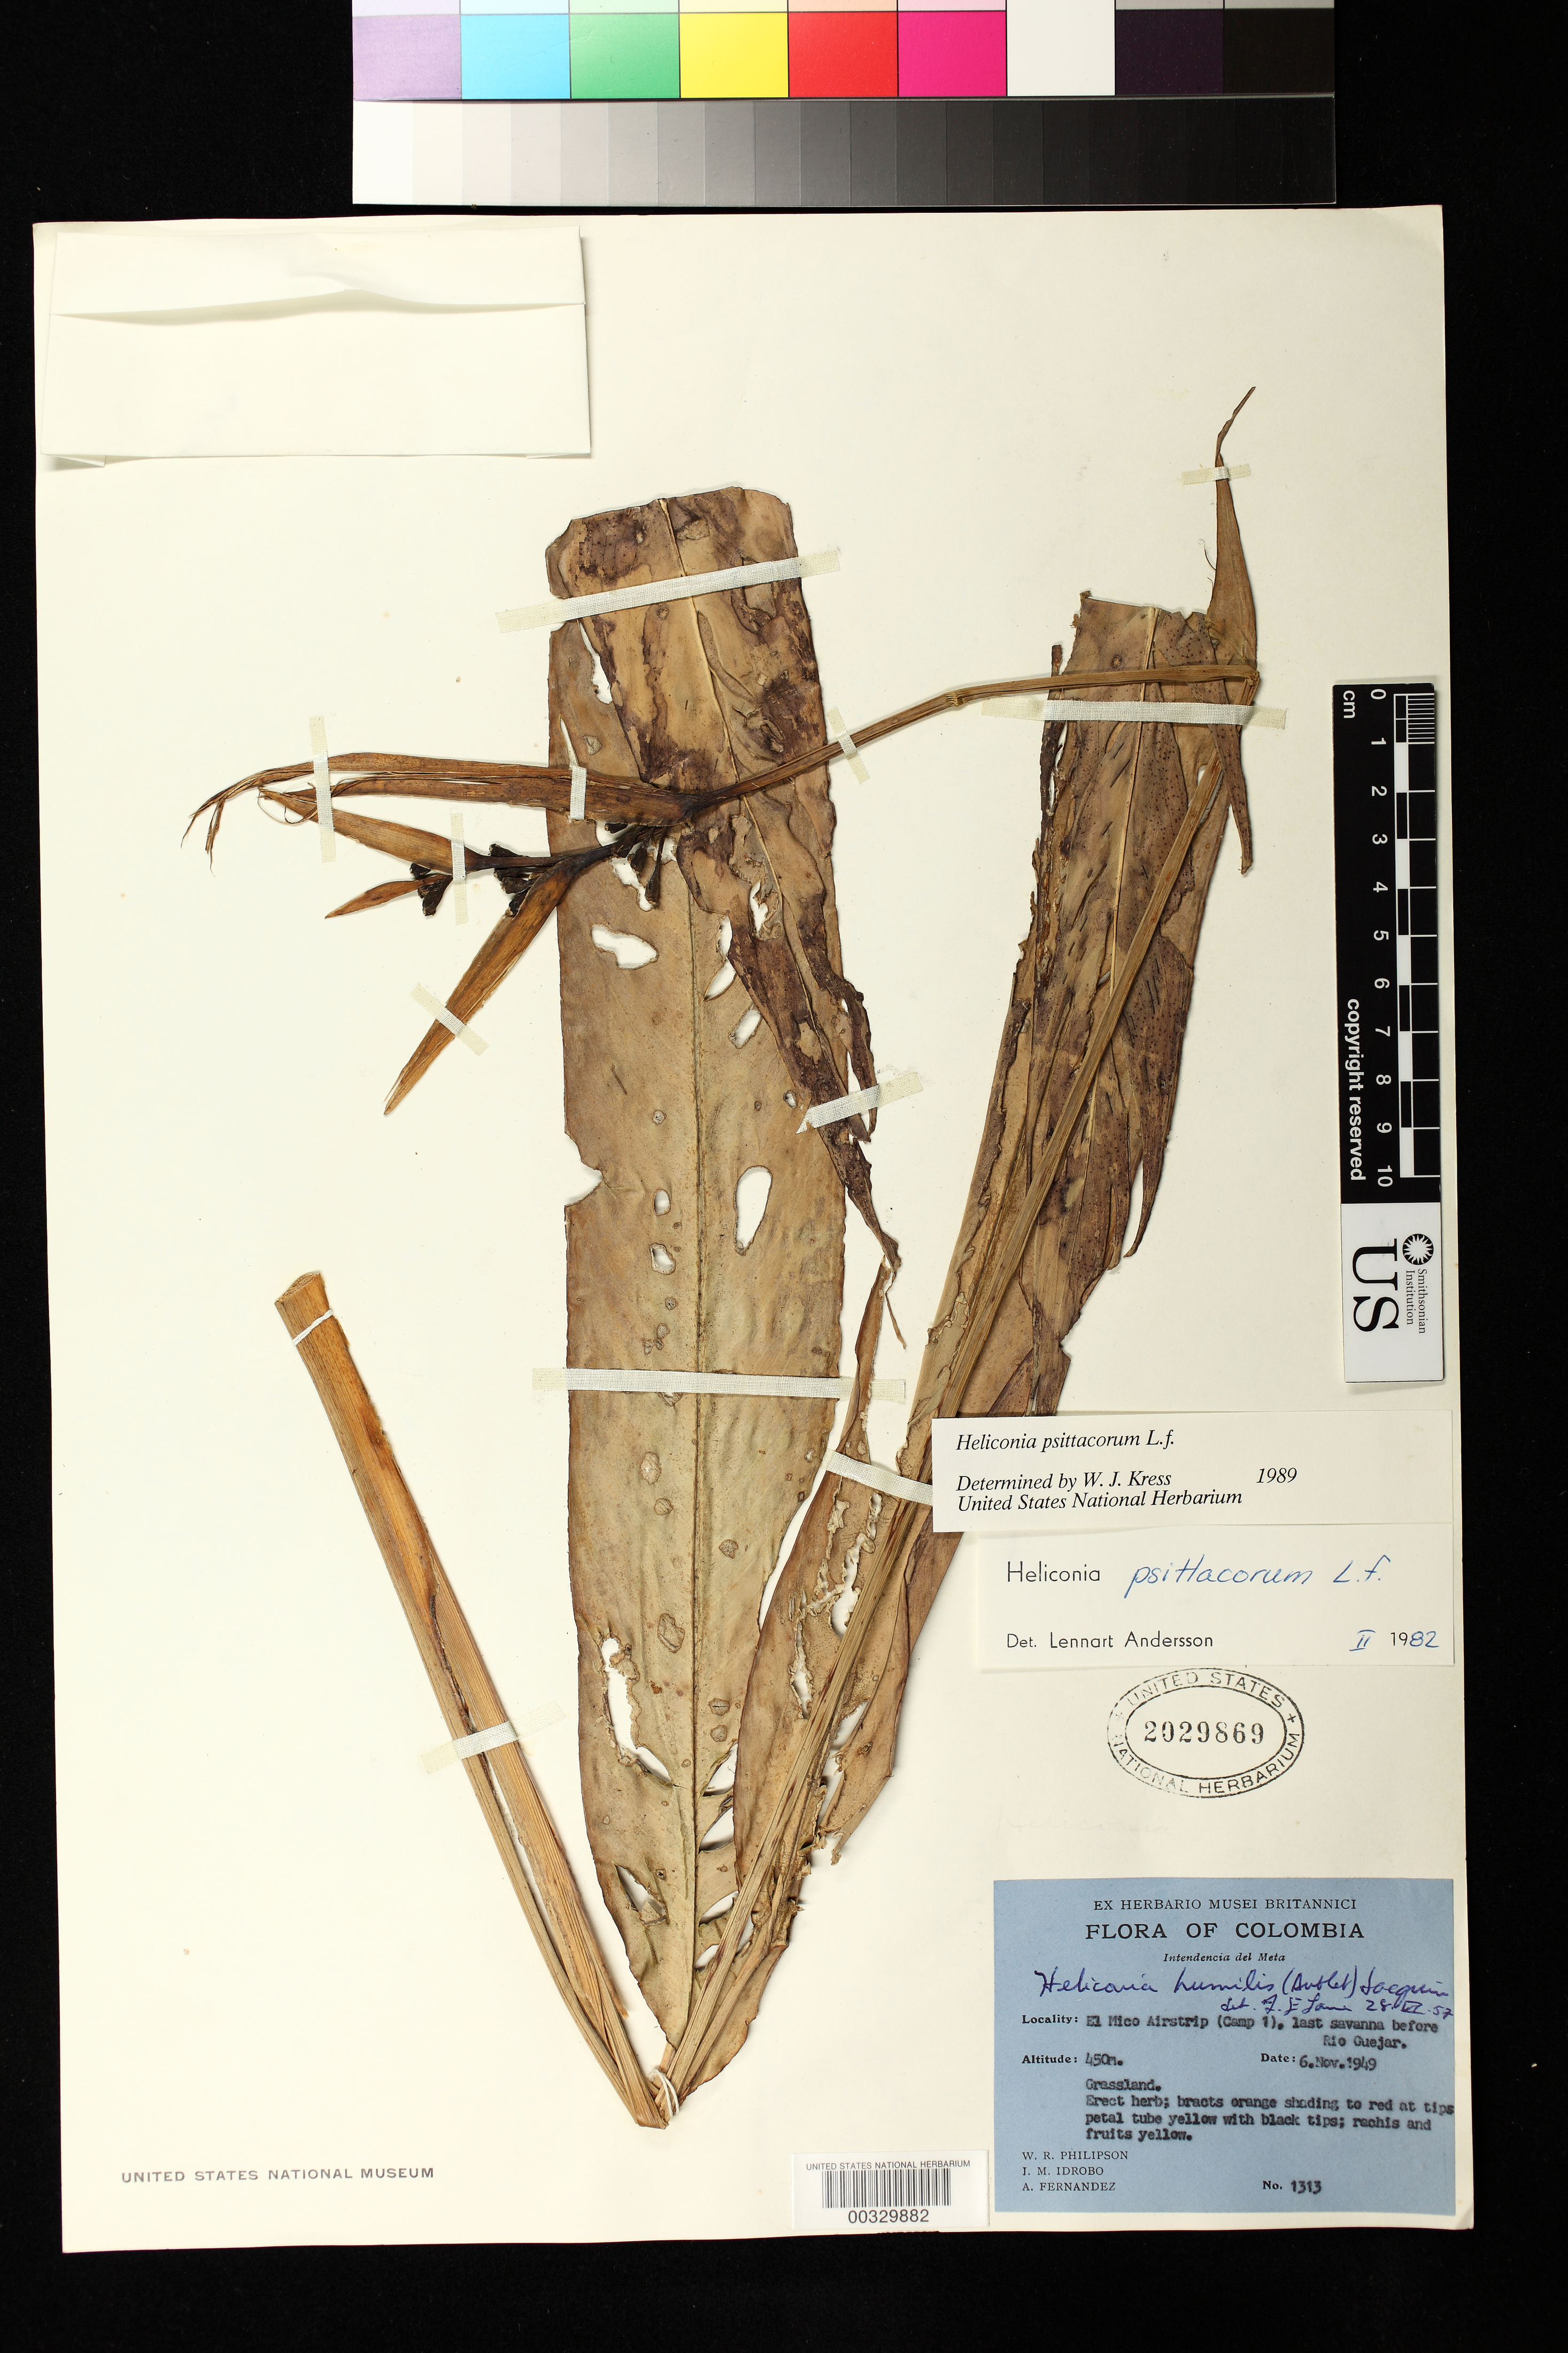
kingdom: Plantae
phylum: Tracheophyta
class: Liliopsida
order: Zingiberales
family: Heliconiaceae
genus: Heliconia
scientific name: Heliconia psittacorum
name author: L. f.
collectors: W. R. Philipson, J. M. Idrobo & Á. Fernández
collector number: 1313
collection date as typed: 06 Nov 1949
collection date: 1949-11-06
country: Colombia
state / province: Meta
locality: El Mico airstrip (camp 1), last savanna before Rio Guejar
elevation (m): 450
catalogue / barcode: US 2029869